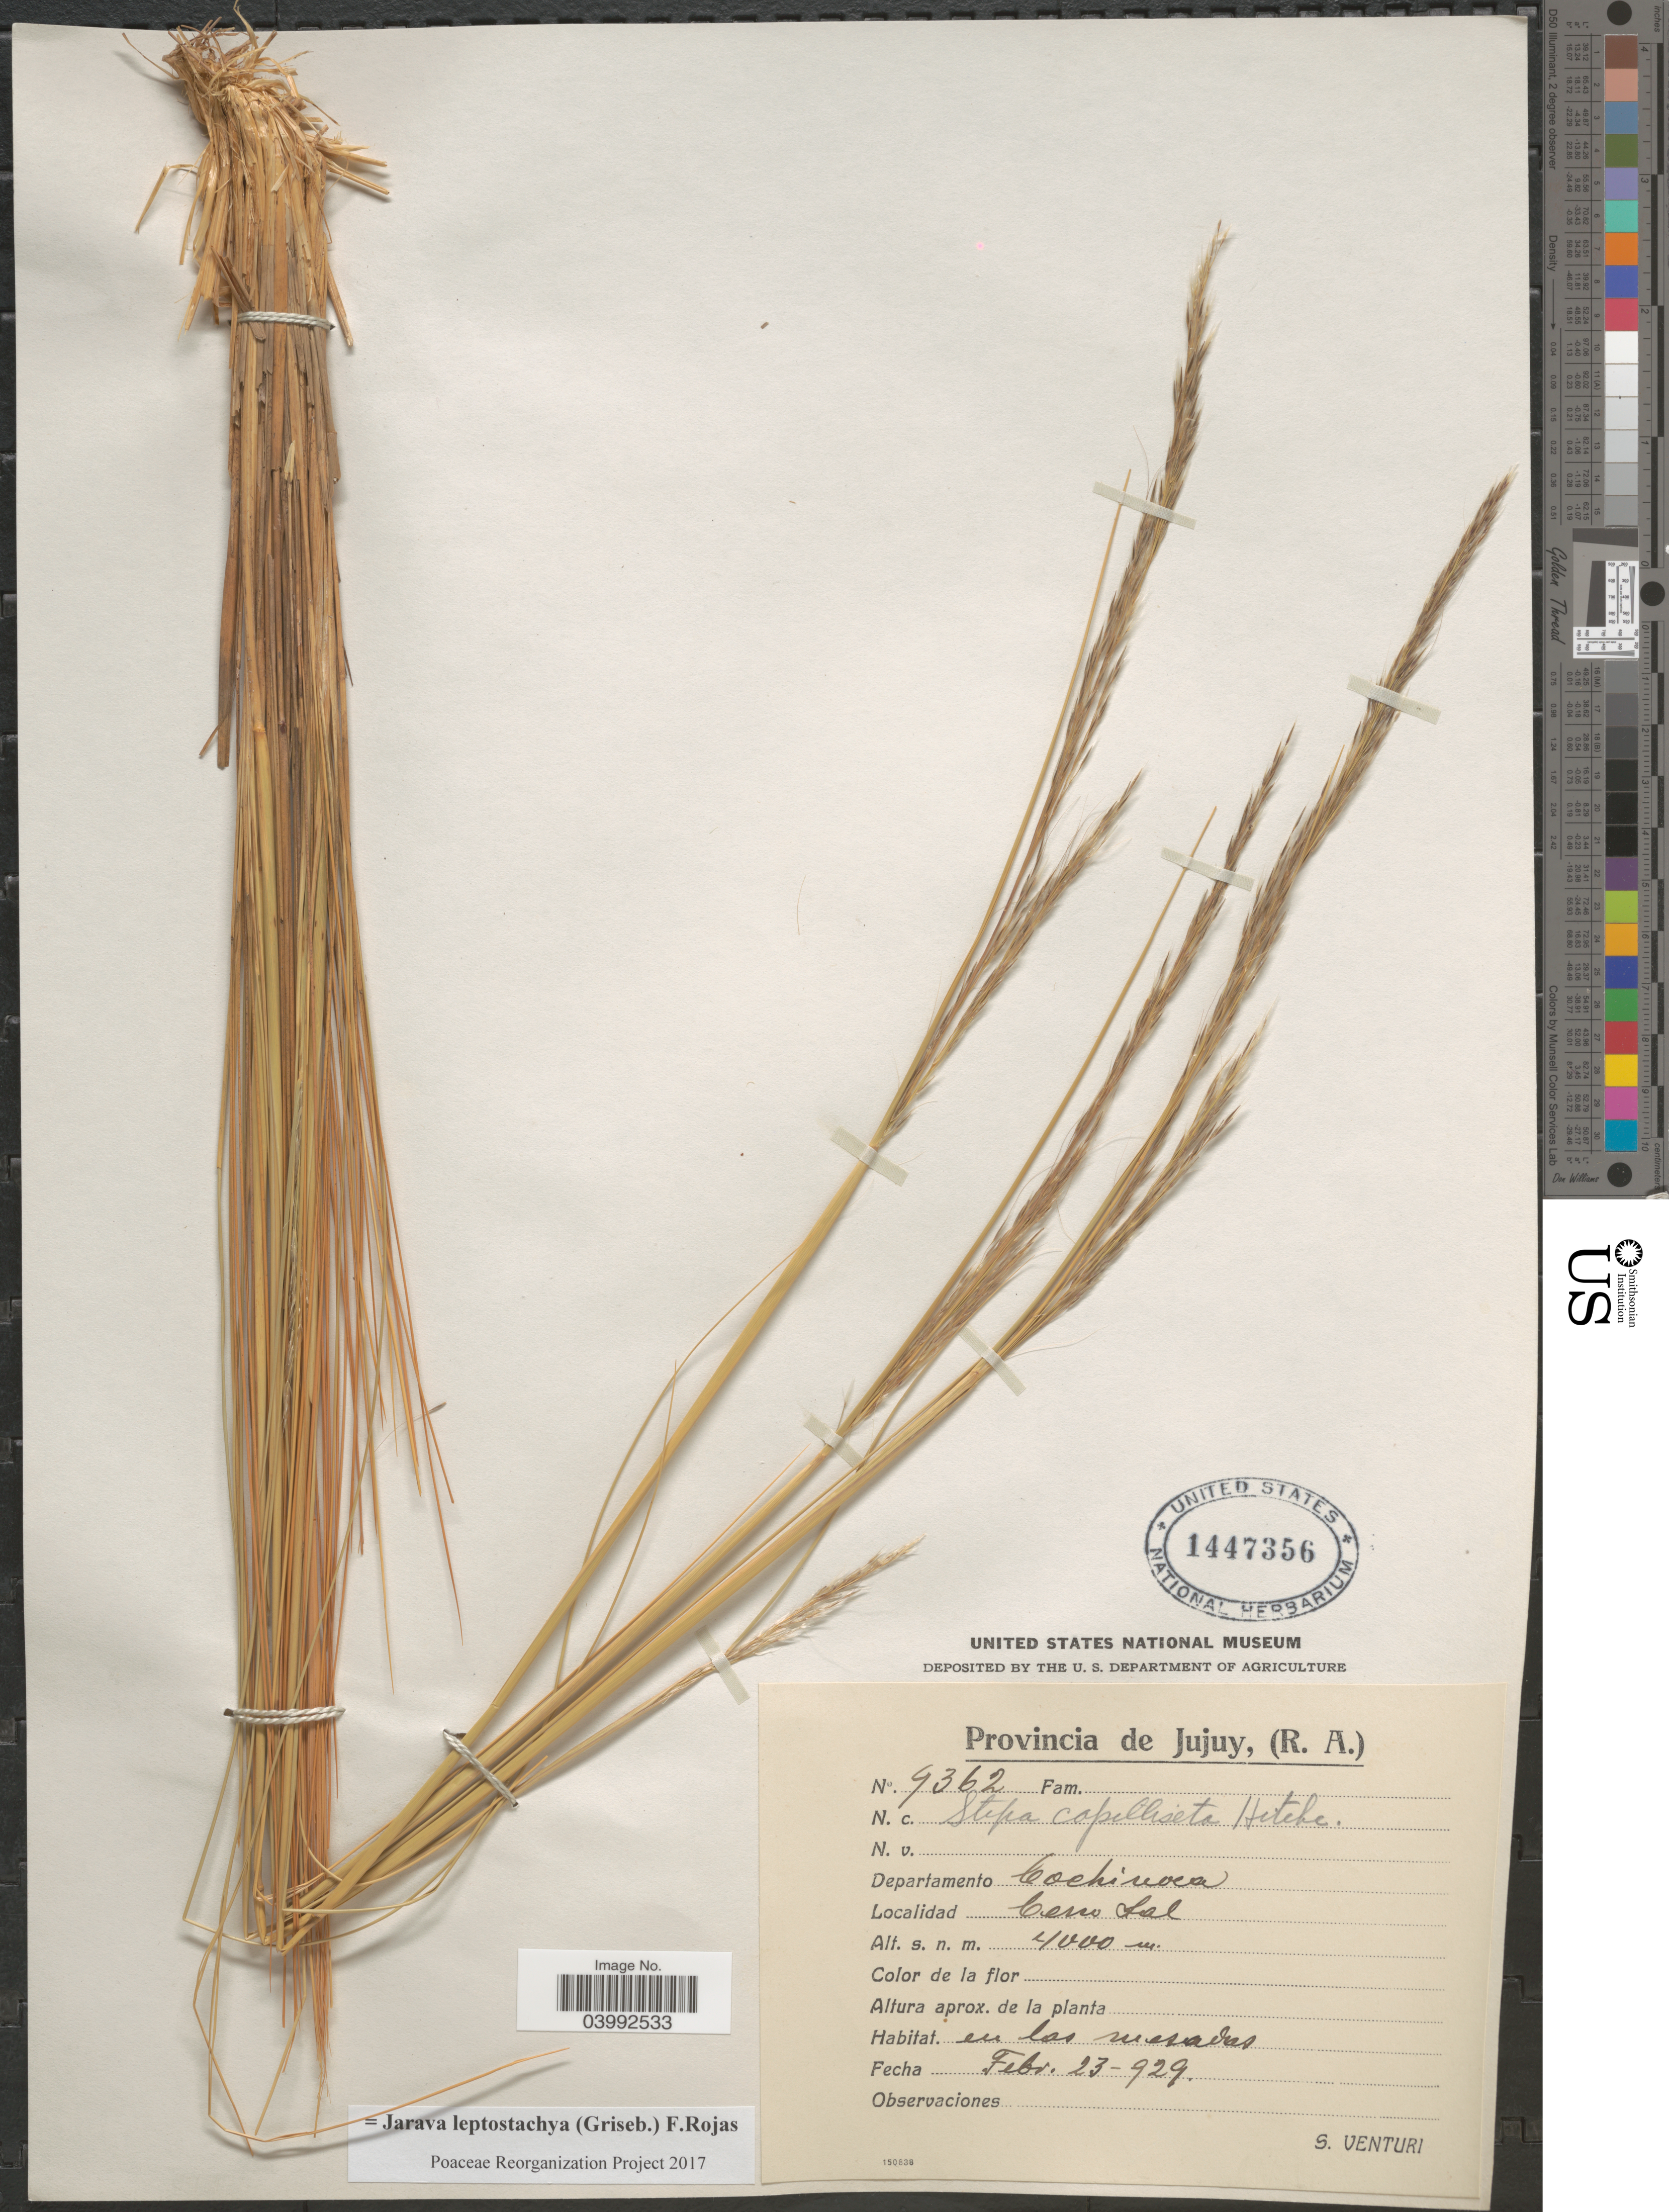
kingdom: Plantae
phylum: Tracheophyta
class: Liliopsida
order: Poales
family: Poaceae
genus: Jarava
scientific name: Jarava leptostachya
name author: (Griseb.) F. Rojas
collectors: S. Venturi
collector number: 9362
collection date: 1929-02-23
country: Argentina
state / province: Jujuy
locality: Departamento Cochinoca. Cerro Sal.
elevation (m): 4000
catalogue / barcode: US 1447356